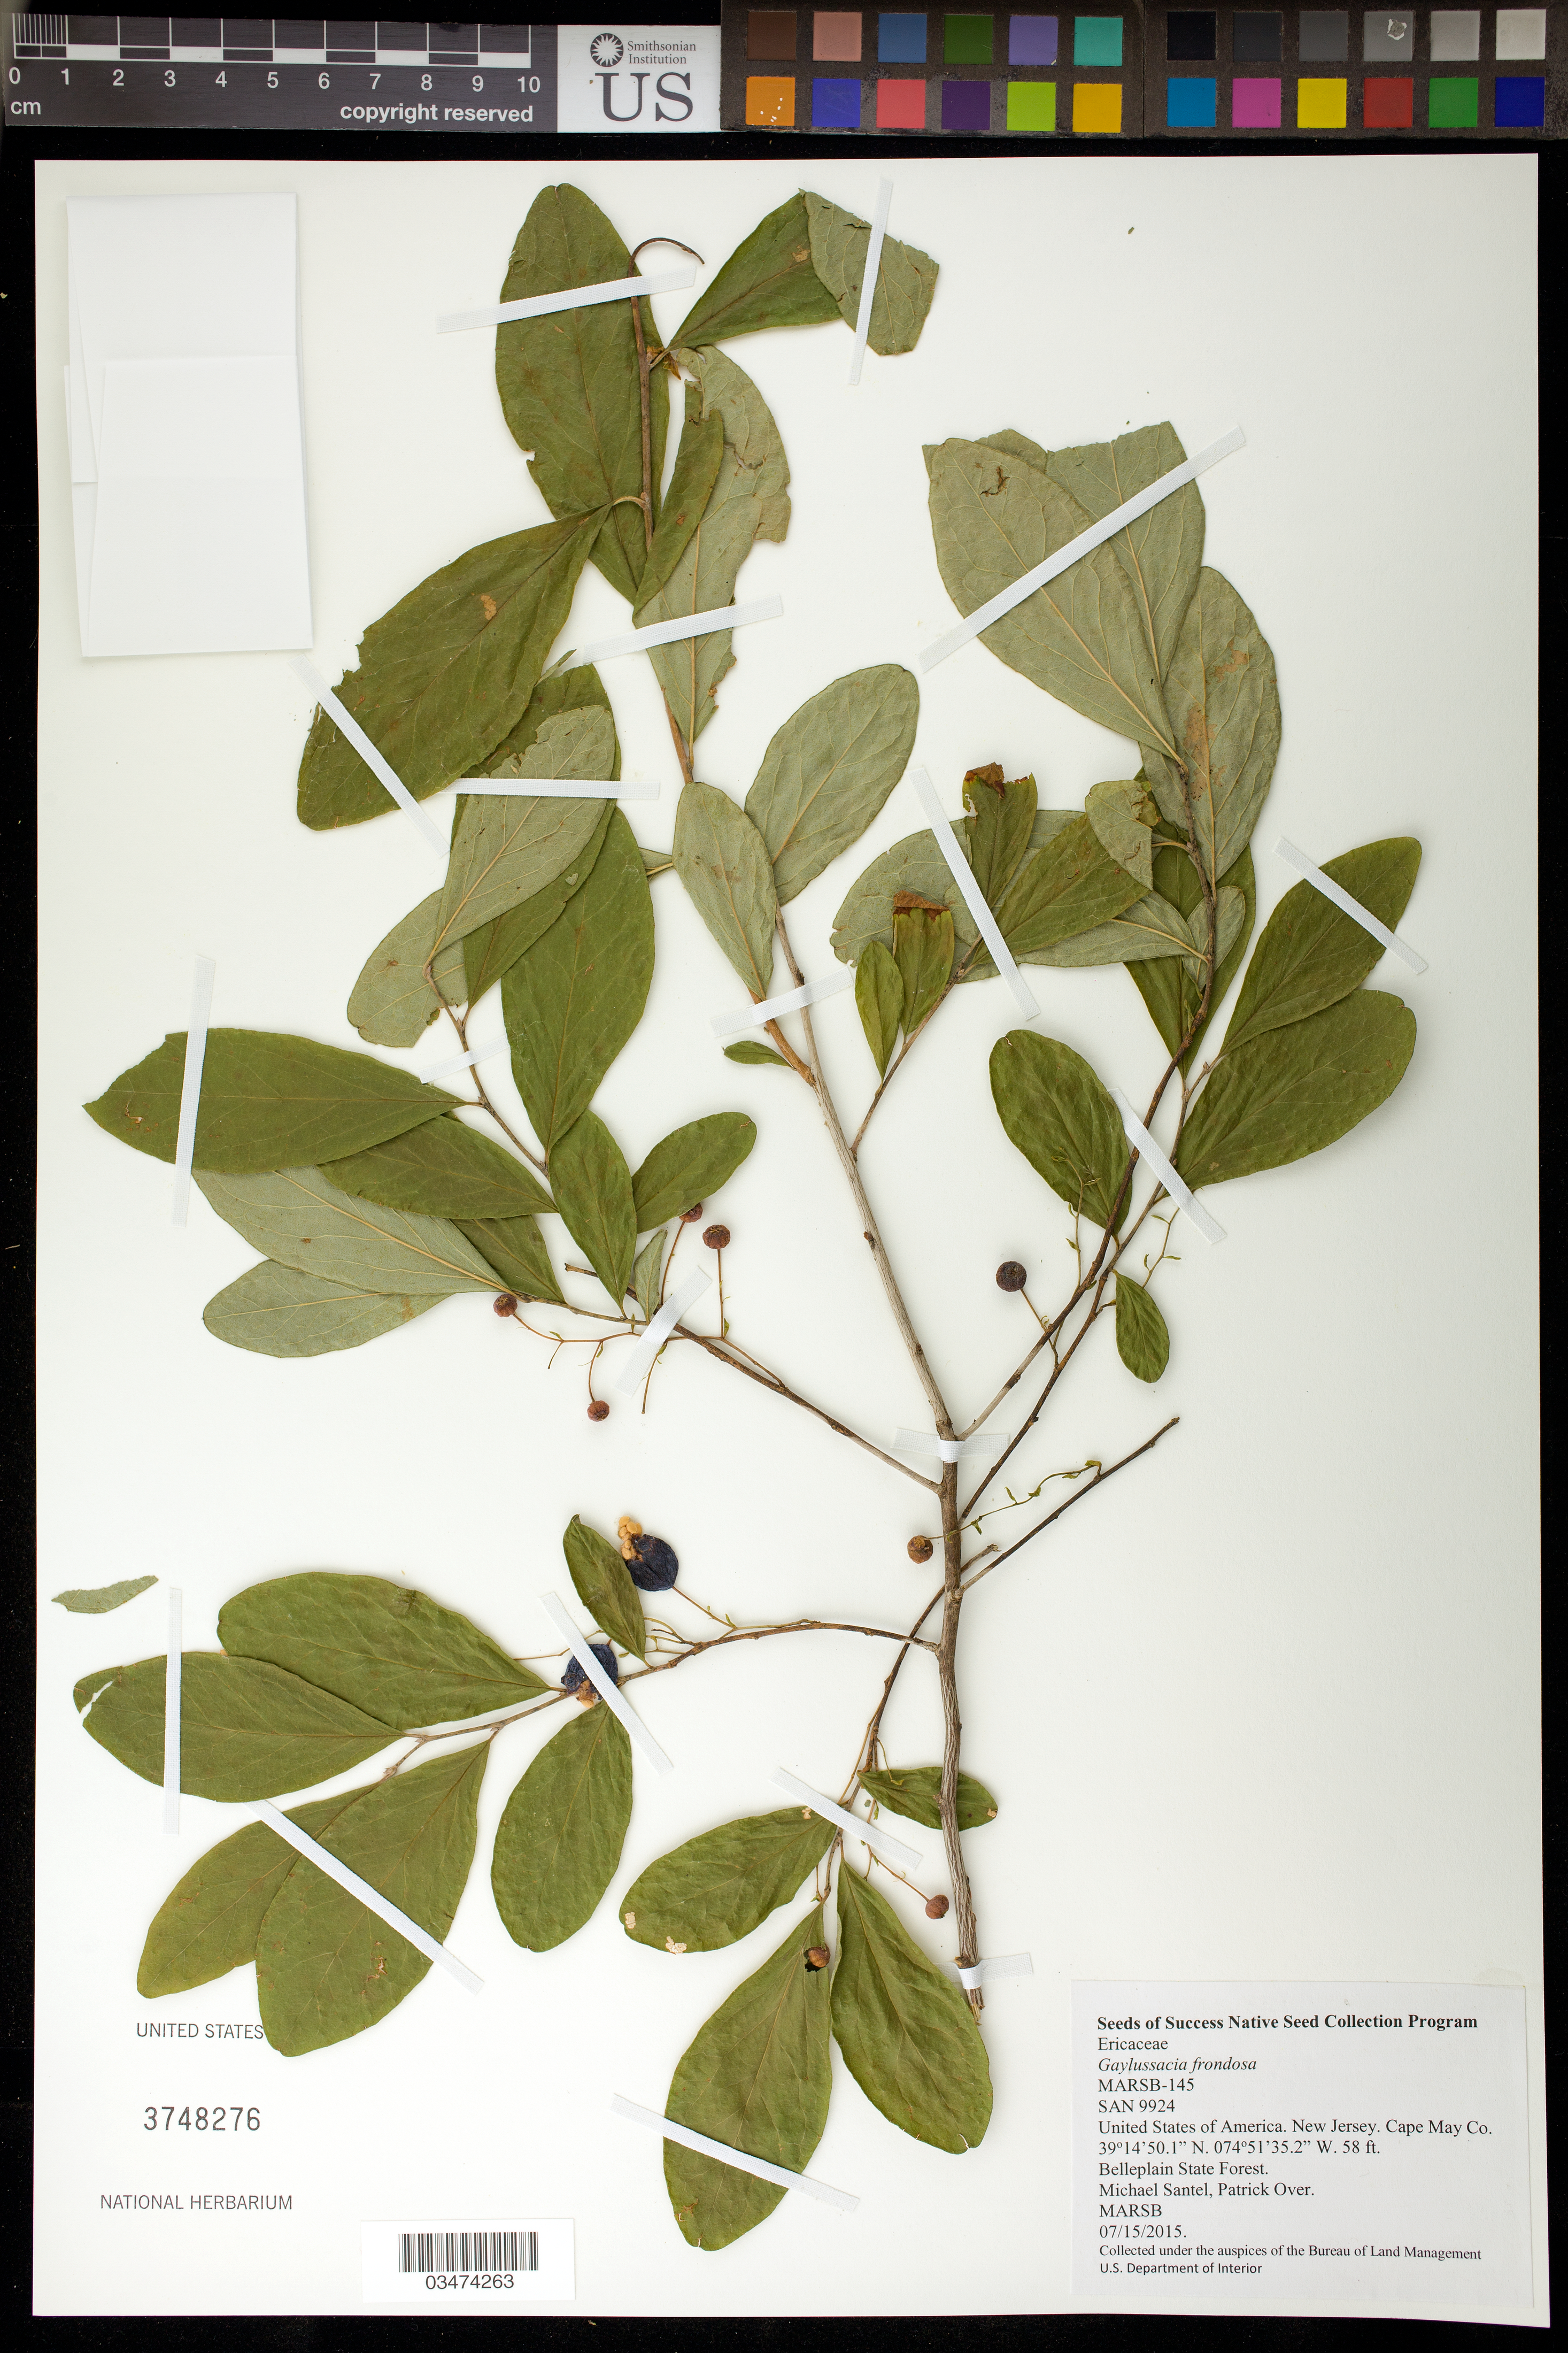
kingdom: Plantae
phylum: Tracheophyta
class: Magnoliopsida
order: Ericales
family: Ericaceae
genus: Gaylussacia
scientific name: Gaylussacia frondosa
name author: (L.) Torr. & A. Gray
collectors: P. Over & M. Santel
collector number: MARSB-145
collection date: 2015-07-15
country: United States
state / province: New Jersey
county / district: Cape May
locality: Belleplain State Forest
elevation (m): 18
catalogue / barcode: US 3748276